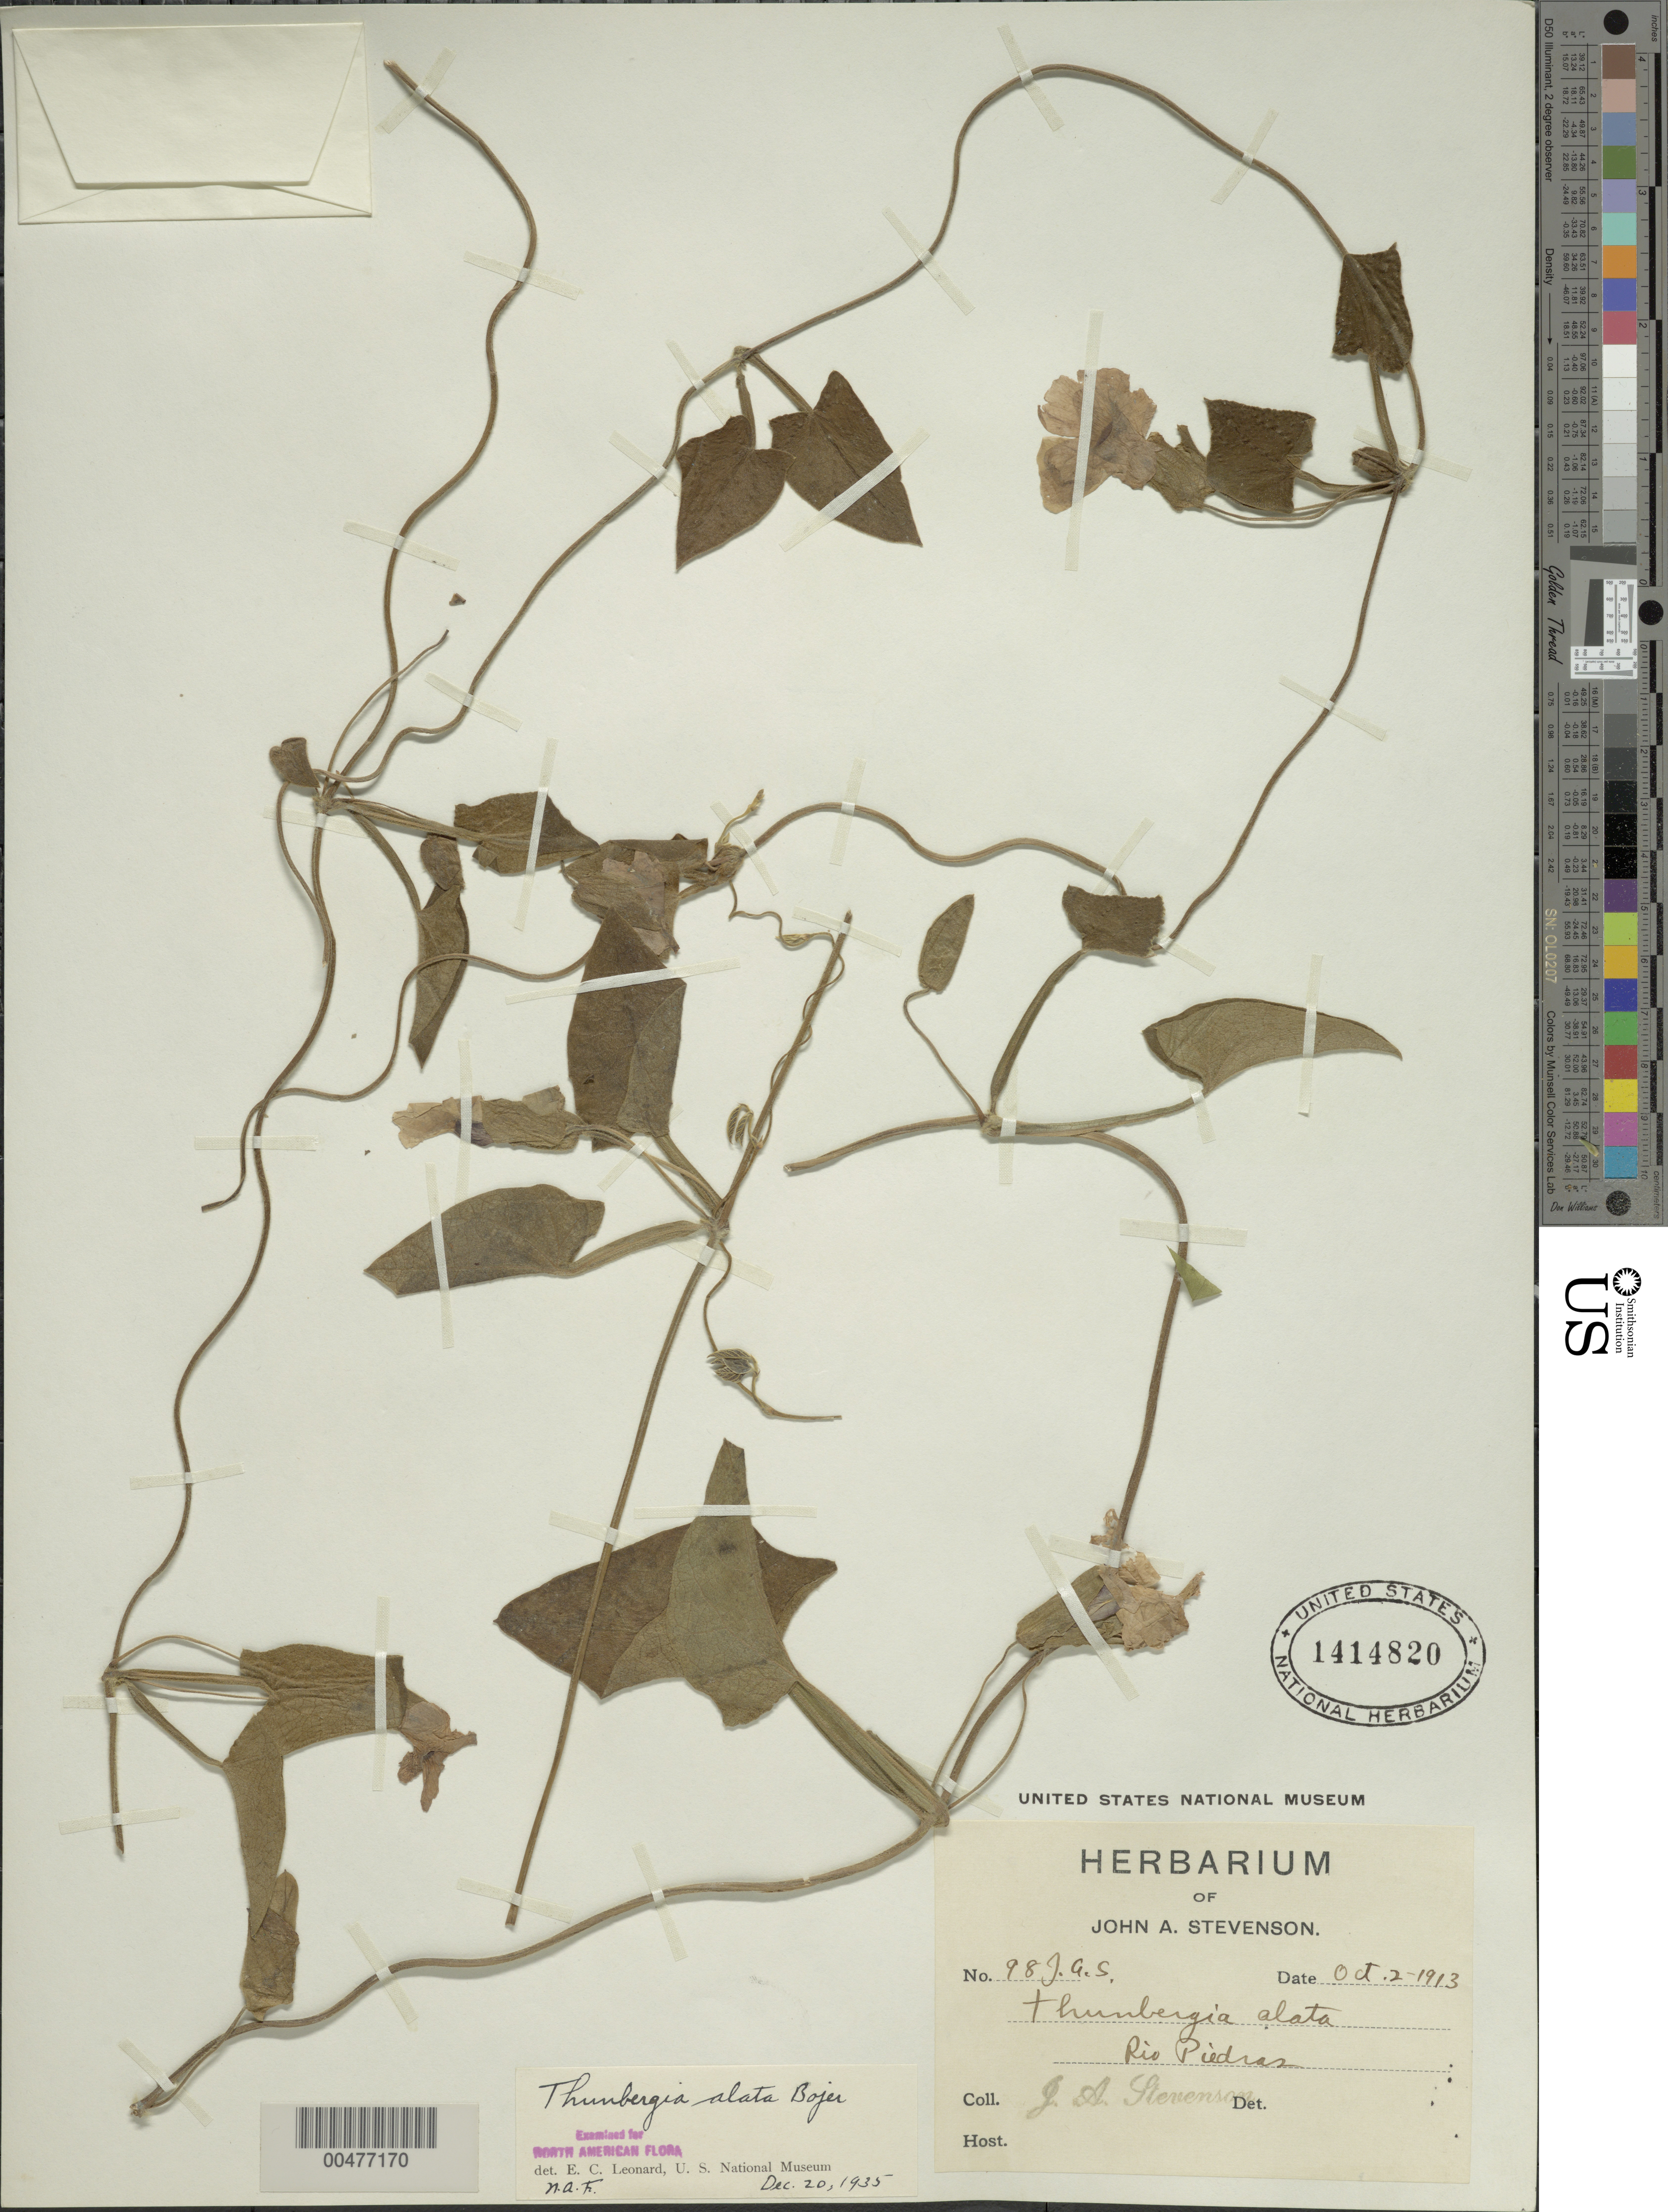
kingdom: Plantae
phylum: Tracheophyta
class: Magnoliopsida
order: Lamiales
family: Acanthaceae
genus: Thunbergia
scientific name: Thunbergia alata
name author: Bojer ex Sims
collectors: J. Stevenson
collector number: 98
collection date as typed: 02 Oct 1913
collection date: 1913-10-02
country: Puerto Rico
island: Greater Antilles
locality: Rio Piedras.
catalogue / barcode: US 1414820